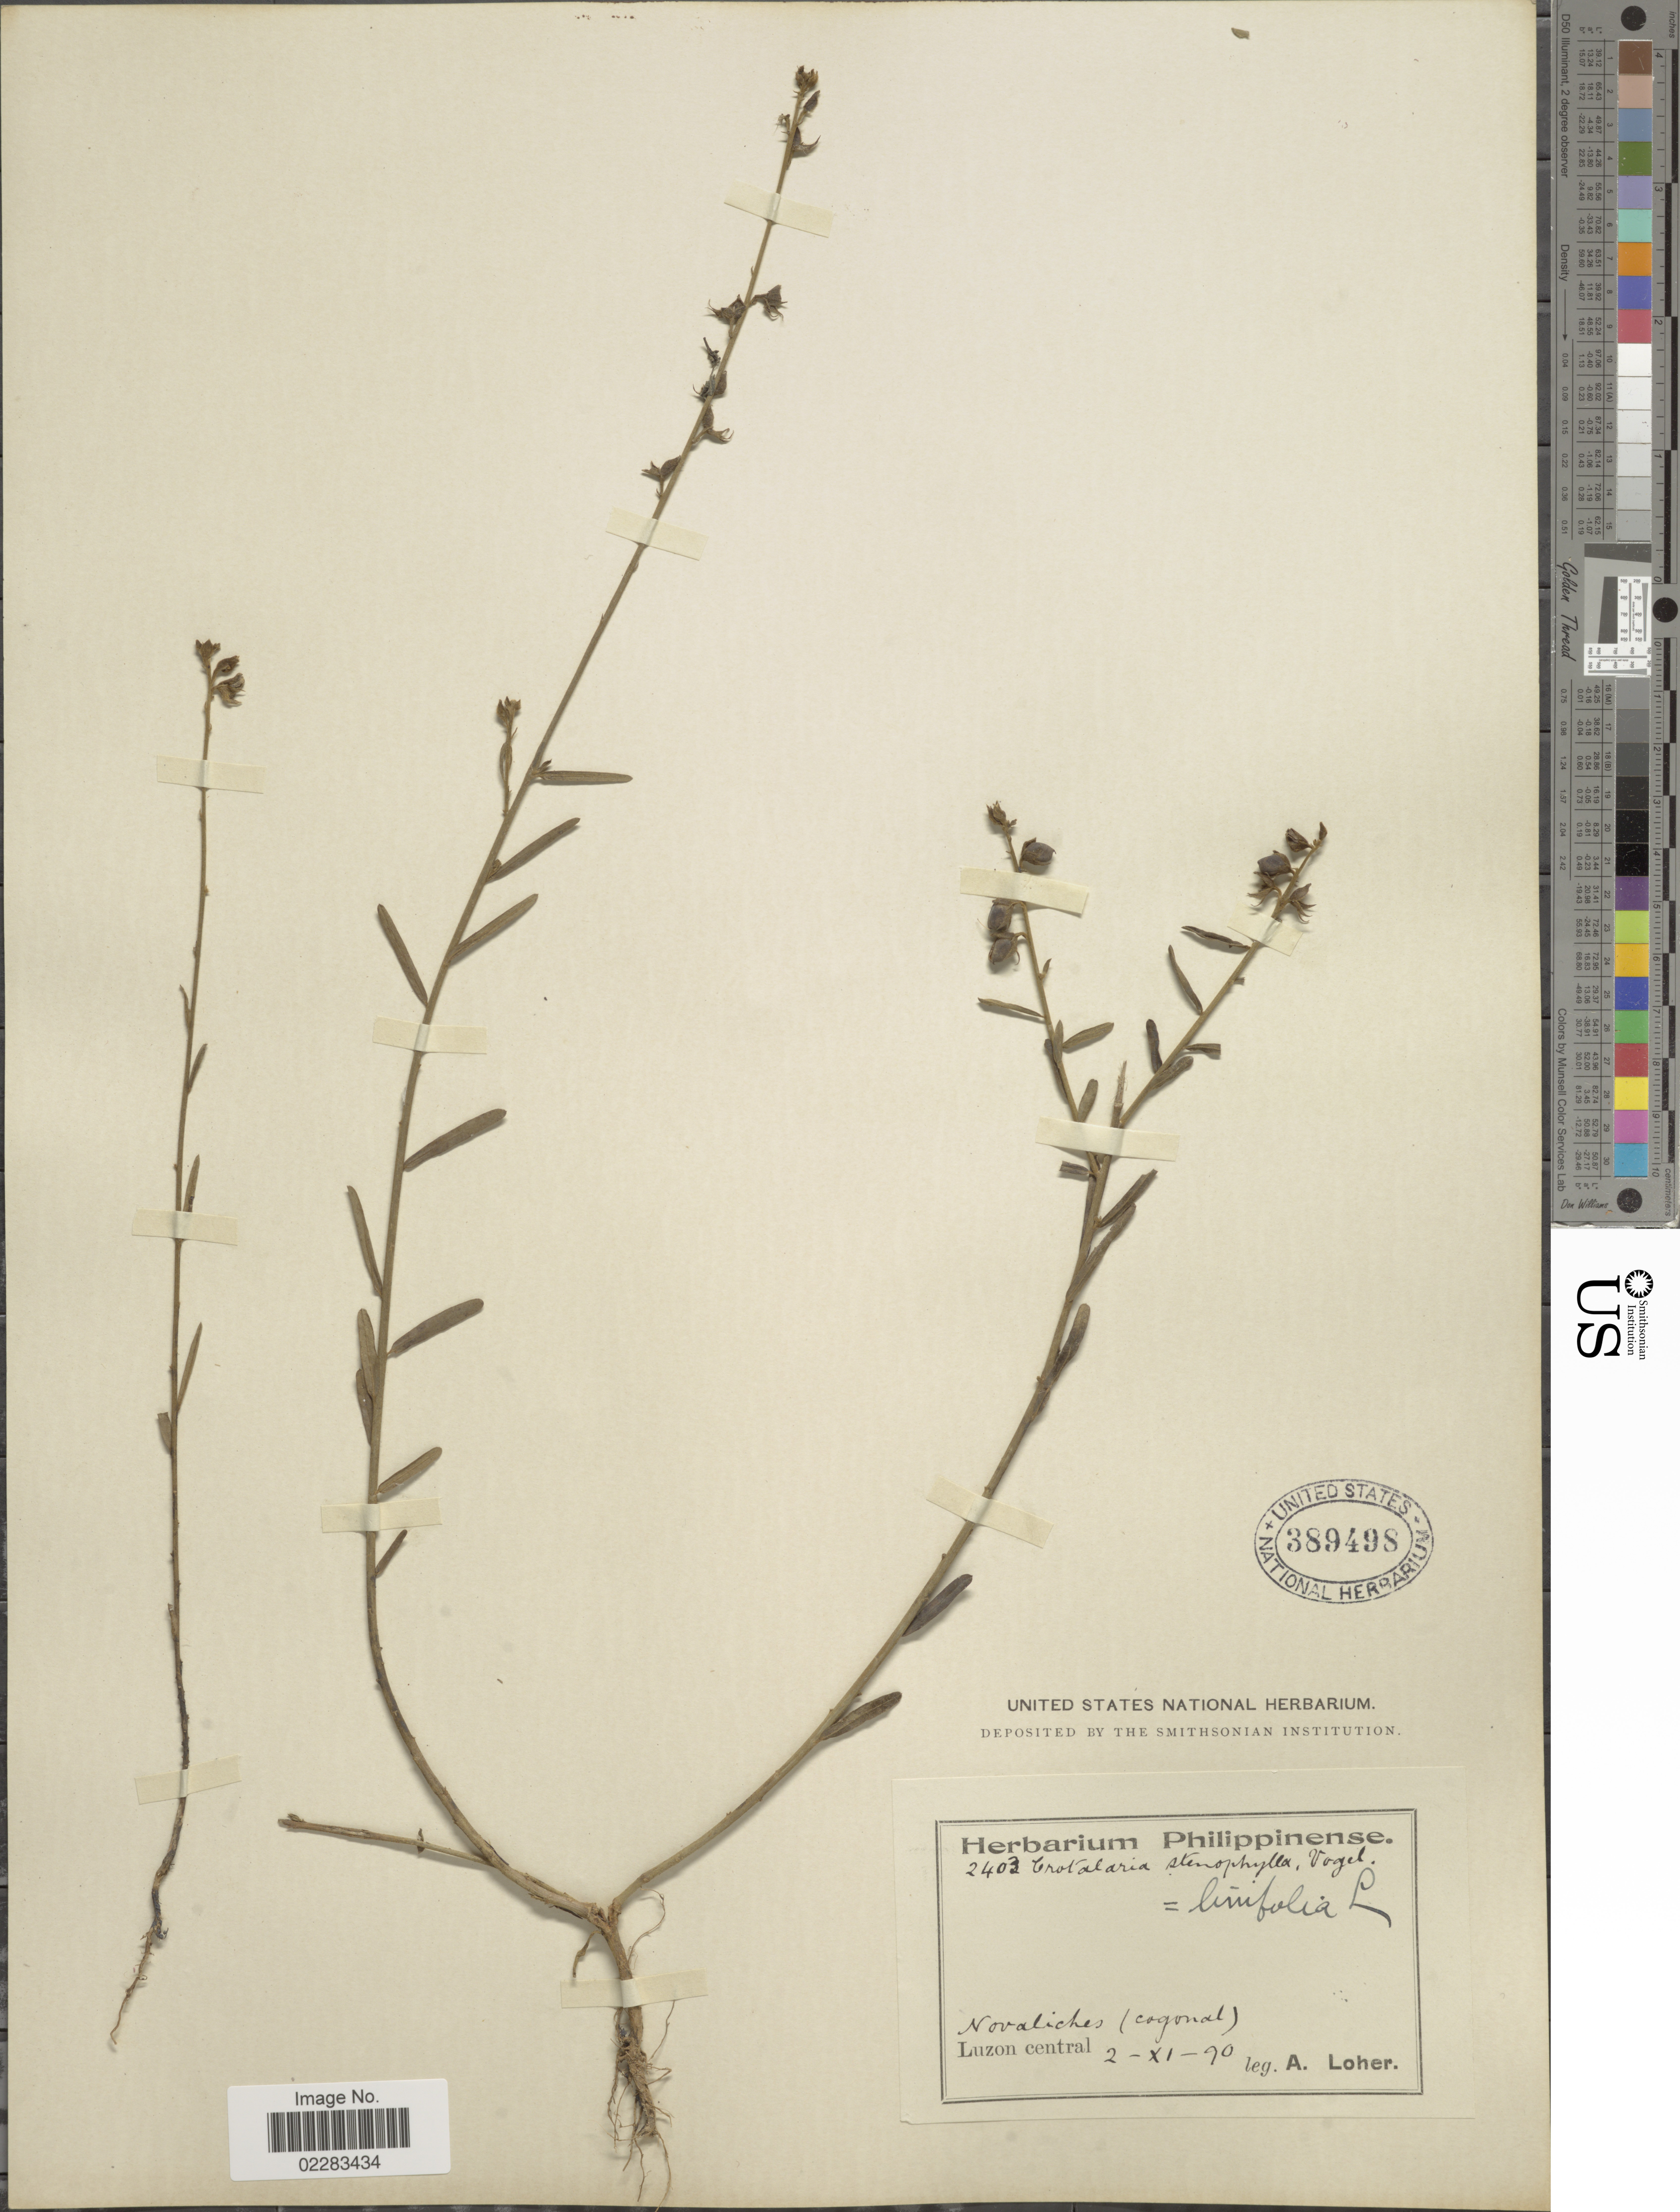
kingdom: Plantae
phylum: Tracheophyta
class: Magnoliopsida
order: Fabales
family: Fabaceae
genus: Crotalaria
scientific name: Crotalaria linifolia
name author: L. f.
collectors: A. Loher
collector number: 2403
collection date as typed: Transcribed d/m/y: 2/11/90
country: Philippines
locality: Novaliches (cogonal)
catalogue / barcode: US 389498